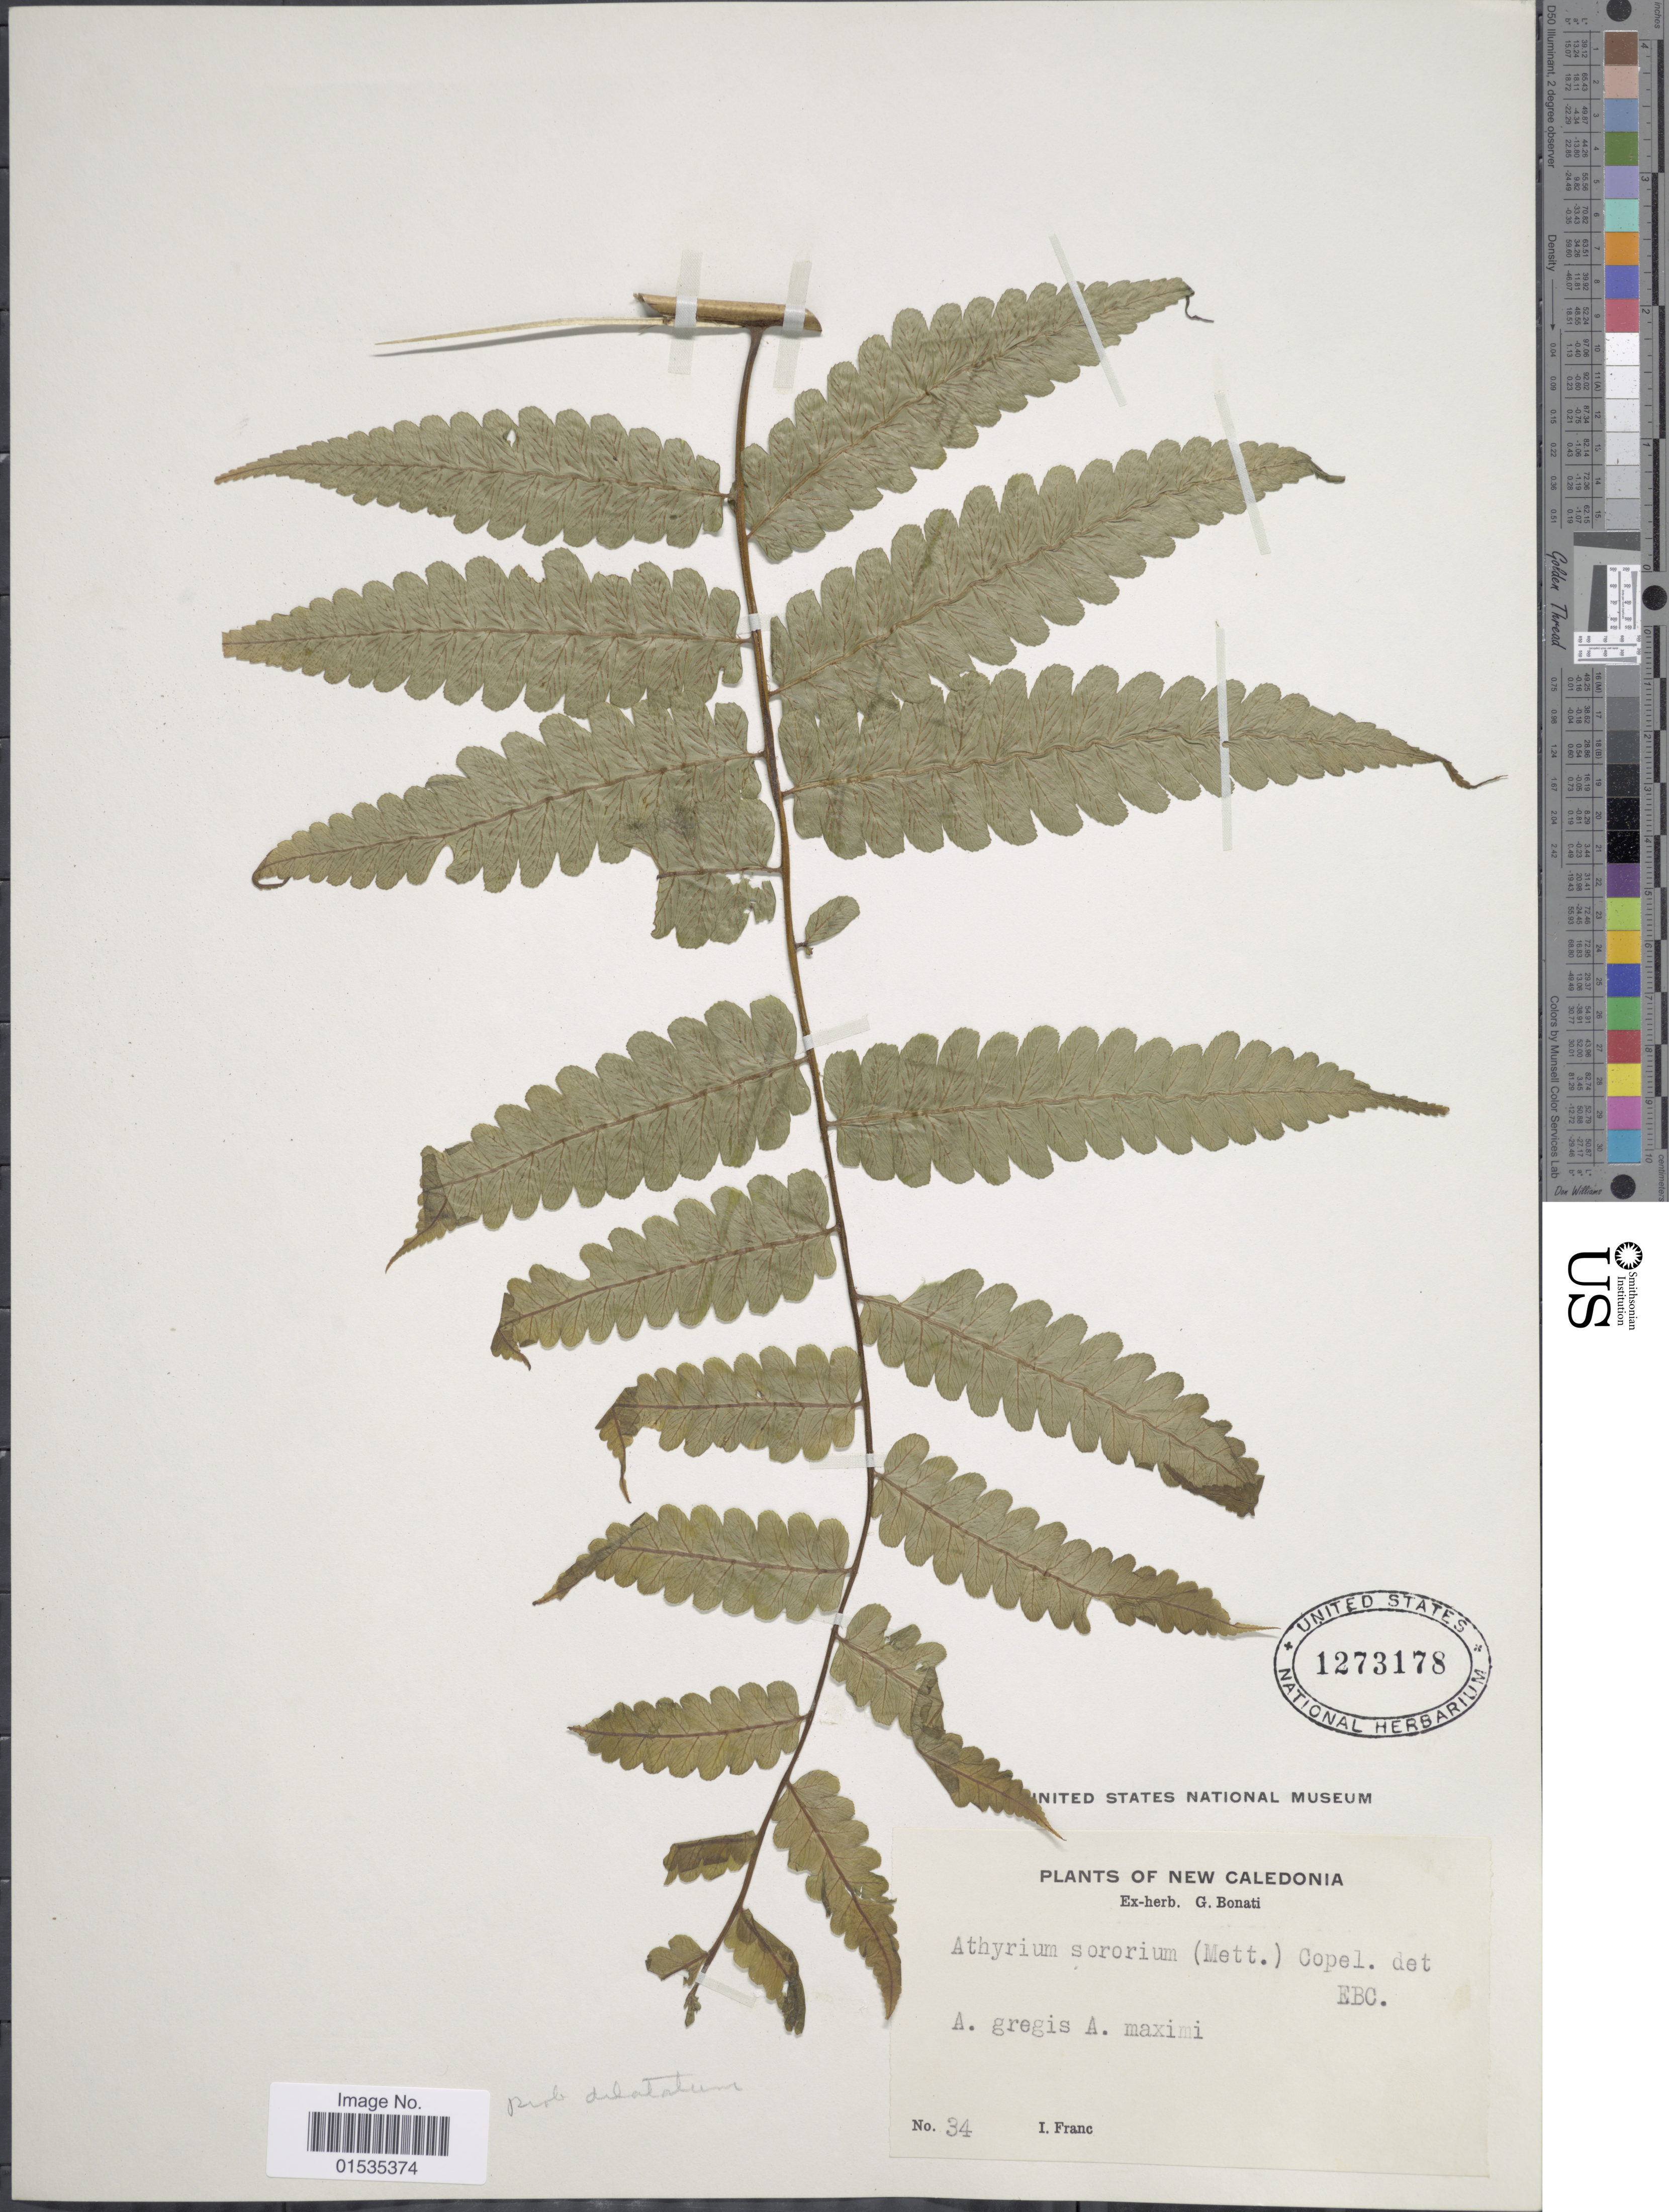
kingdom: Plantae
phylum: Tracheophyta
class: Polypodiopsida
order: Polypodiales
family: Athyriaceae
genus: Diplazium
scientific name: Diplazium dilatatum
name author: Blume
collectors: I. Franc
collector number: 34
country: New Caledonia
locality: A. gregis A. maximi [unsure placement]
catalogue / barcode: US 1273178